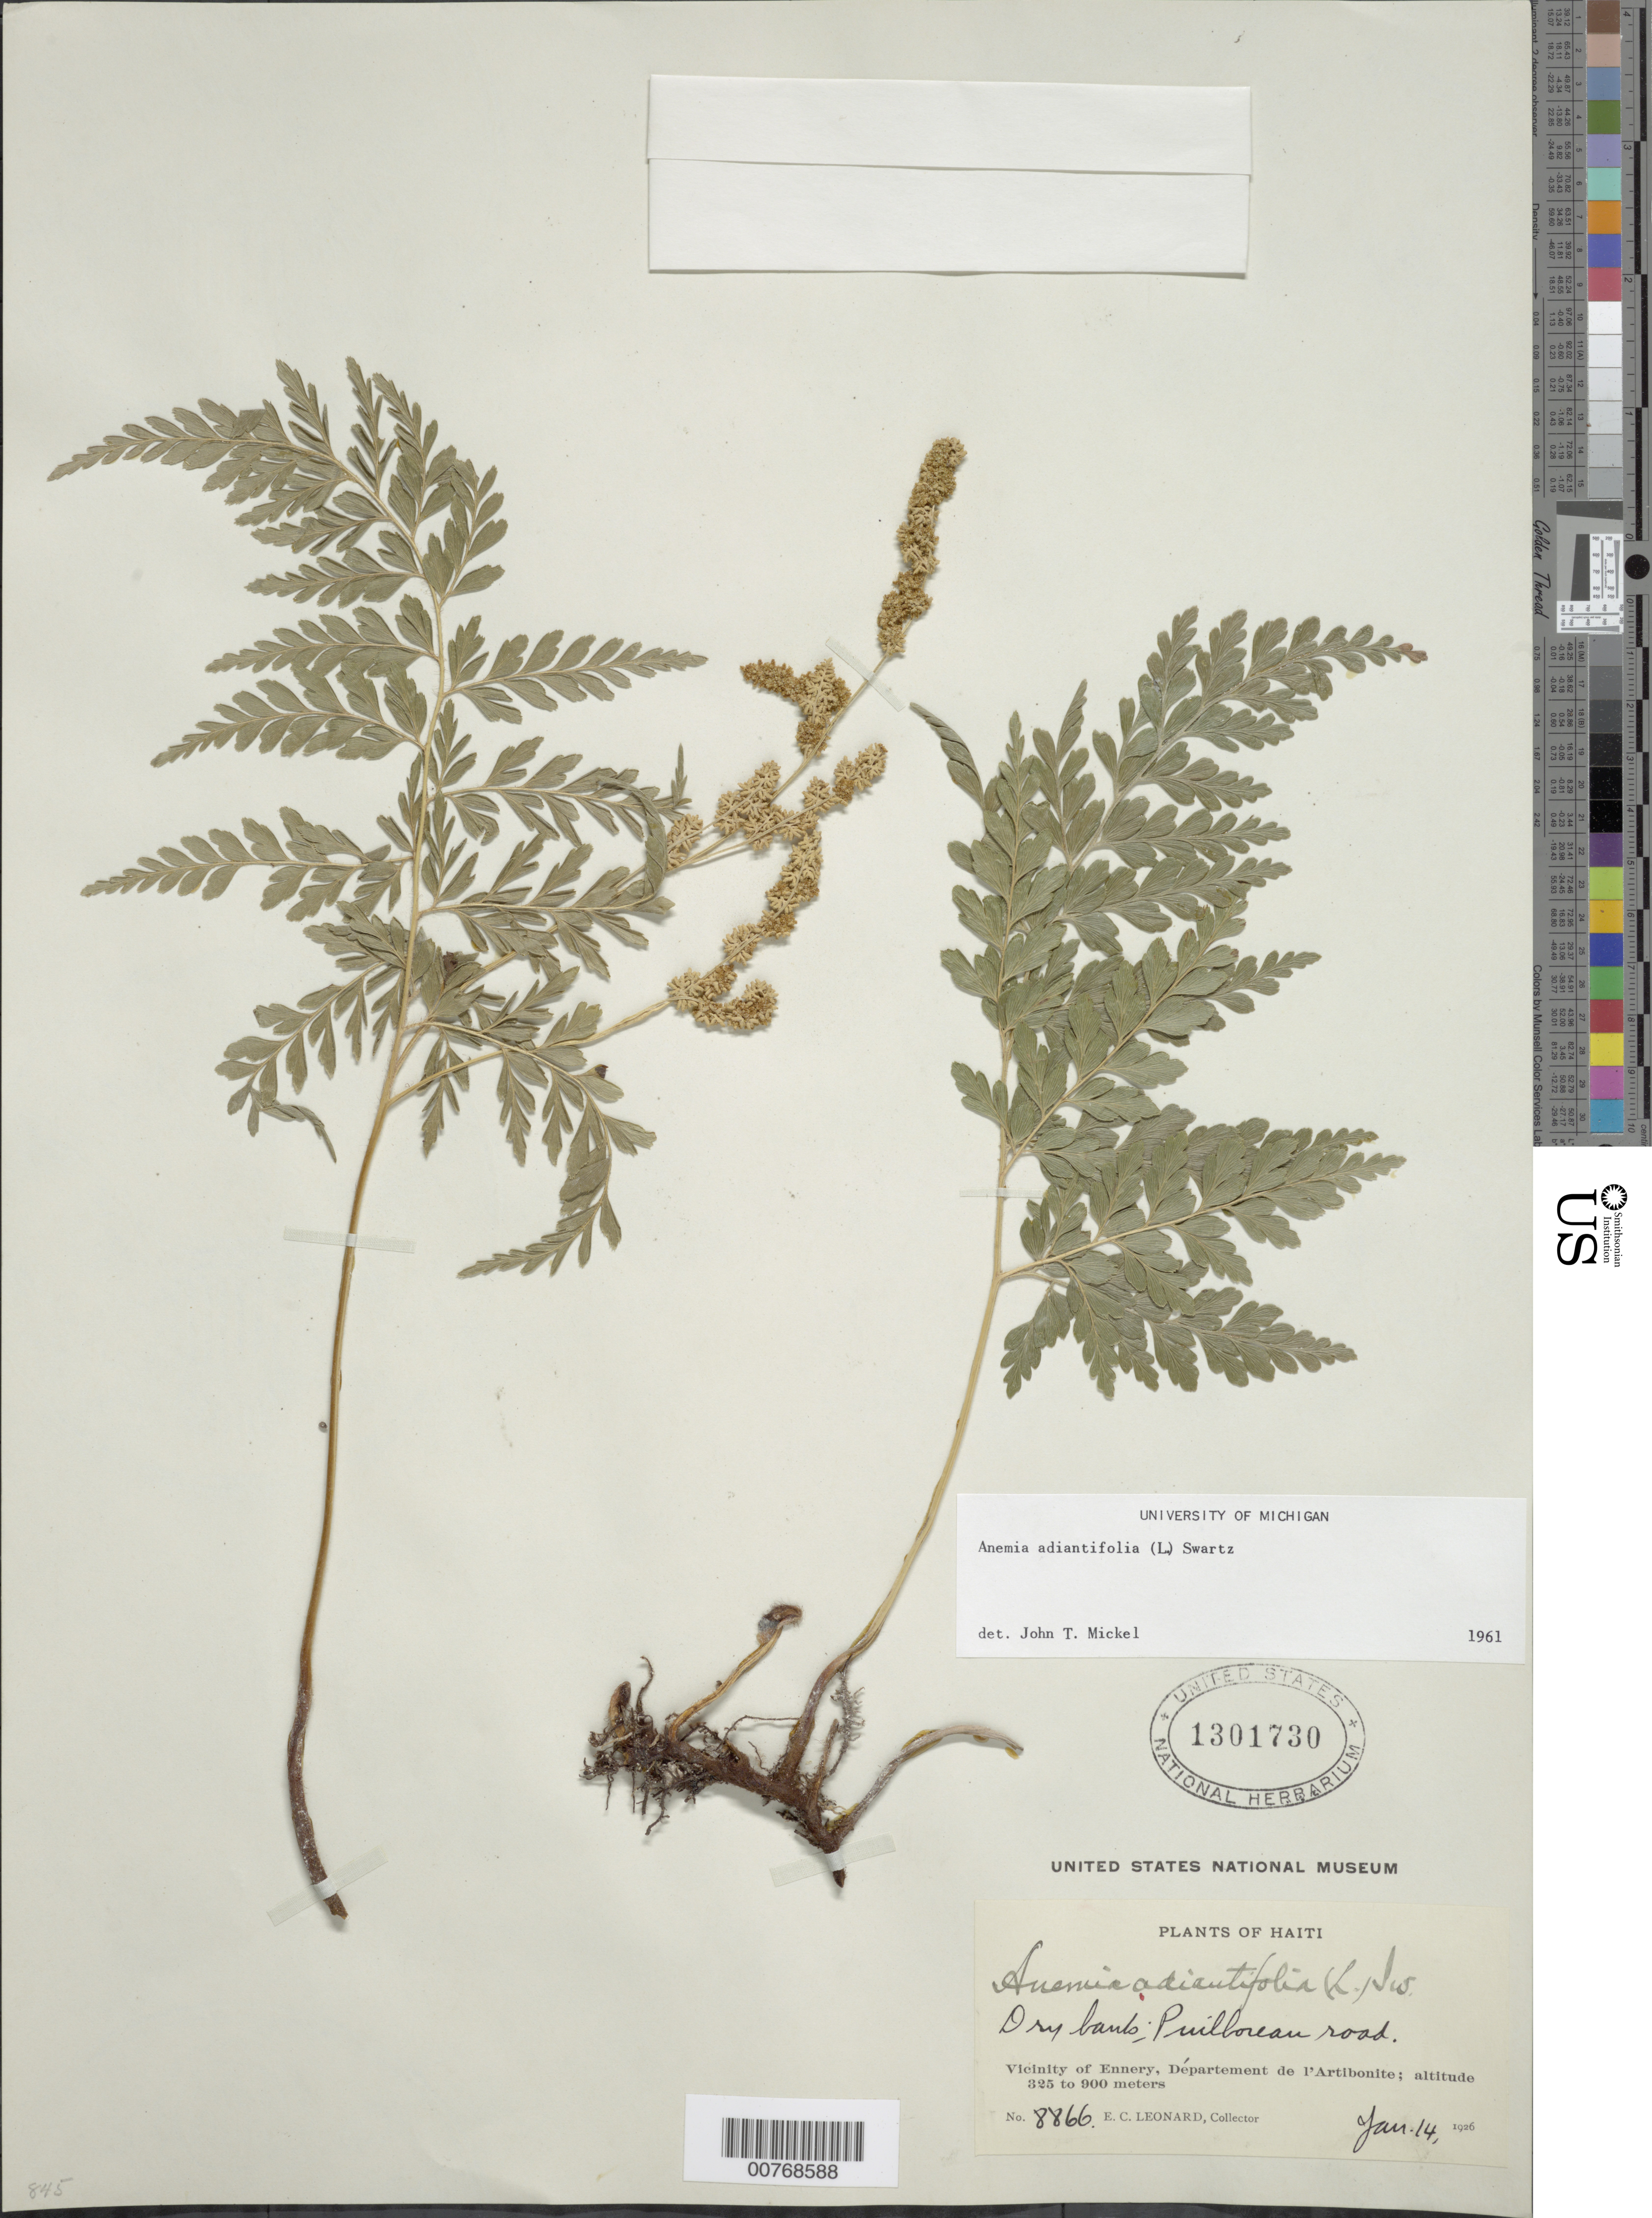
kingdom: Plantae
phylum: Tracheophyta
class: Polypodiopsida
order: Schizaeales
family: Anemiaceae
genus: Anemia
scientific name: Anemia adiantifolia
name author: (L.) Sw.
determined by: Mickel, J. T., (NY), New York Botanical Garden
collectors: E. C. Leonard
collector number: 8866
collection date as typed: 14 Jan 1926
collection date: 1926-01-14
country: Haiti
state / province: Artibonite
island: Hispaniola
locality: Vicinity of Ennery, Departement de l'Artibonite. Puilboreau road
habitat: Dry banks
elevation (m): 325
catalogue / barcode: US 1301730